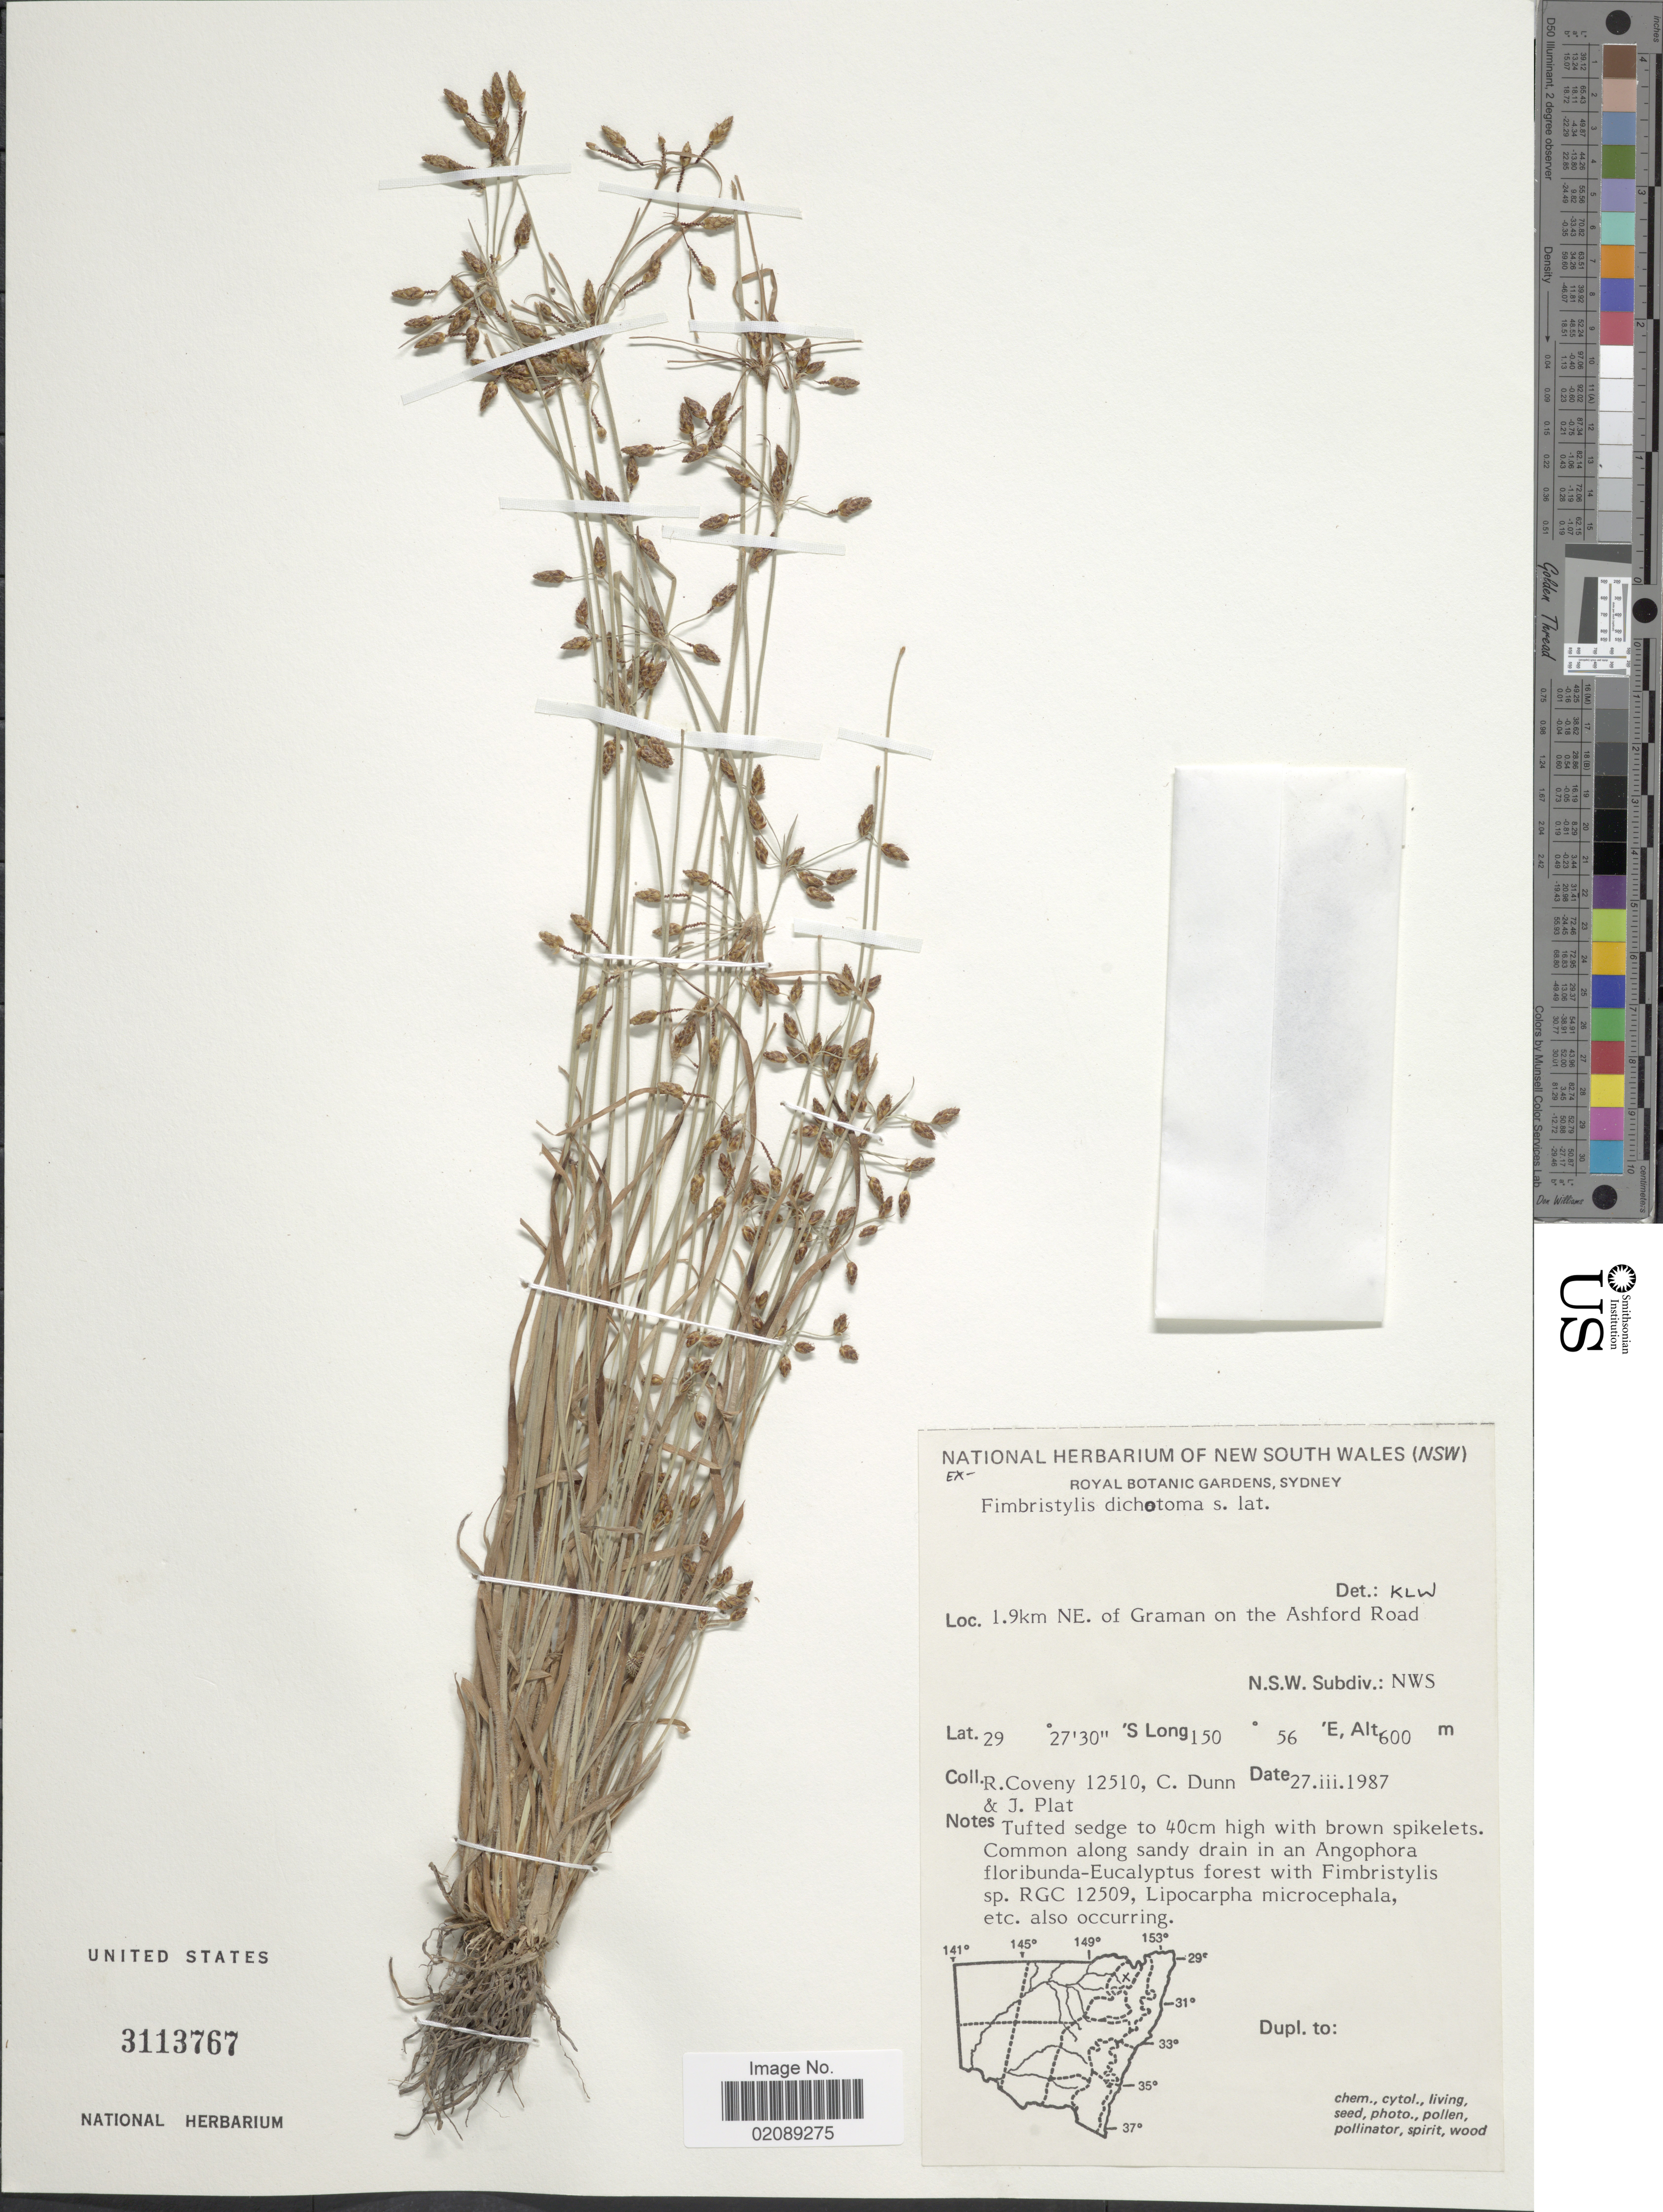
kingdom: Plantae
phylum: Tracheophyta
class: Liliopsida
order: Poales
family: Cyperaceae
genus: Fimbristylis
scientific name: Fimbristylis dichotoma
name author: (L.) Vahl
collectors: R. Coveny, C. Dunn & J. Plat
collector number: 12510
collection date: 1987-03-27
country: Australia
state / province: New South Wales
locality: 1.9km NE. of Graman on the Ashford Road. N.S.W. Subdiv.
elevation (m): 600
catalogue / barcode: US 3113767